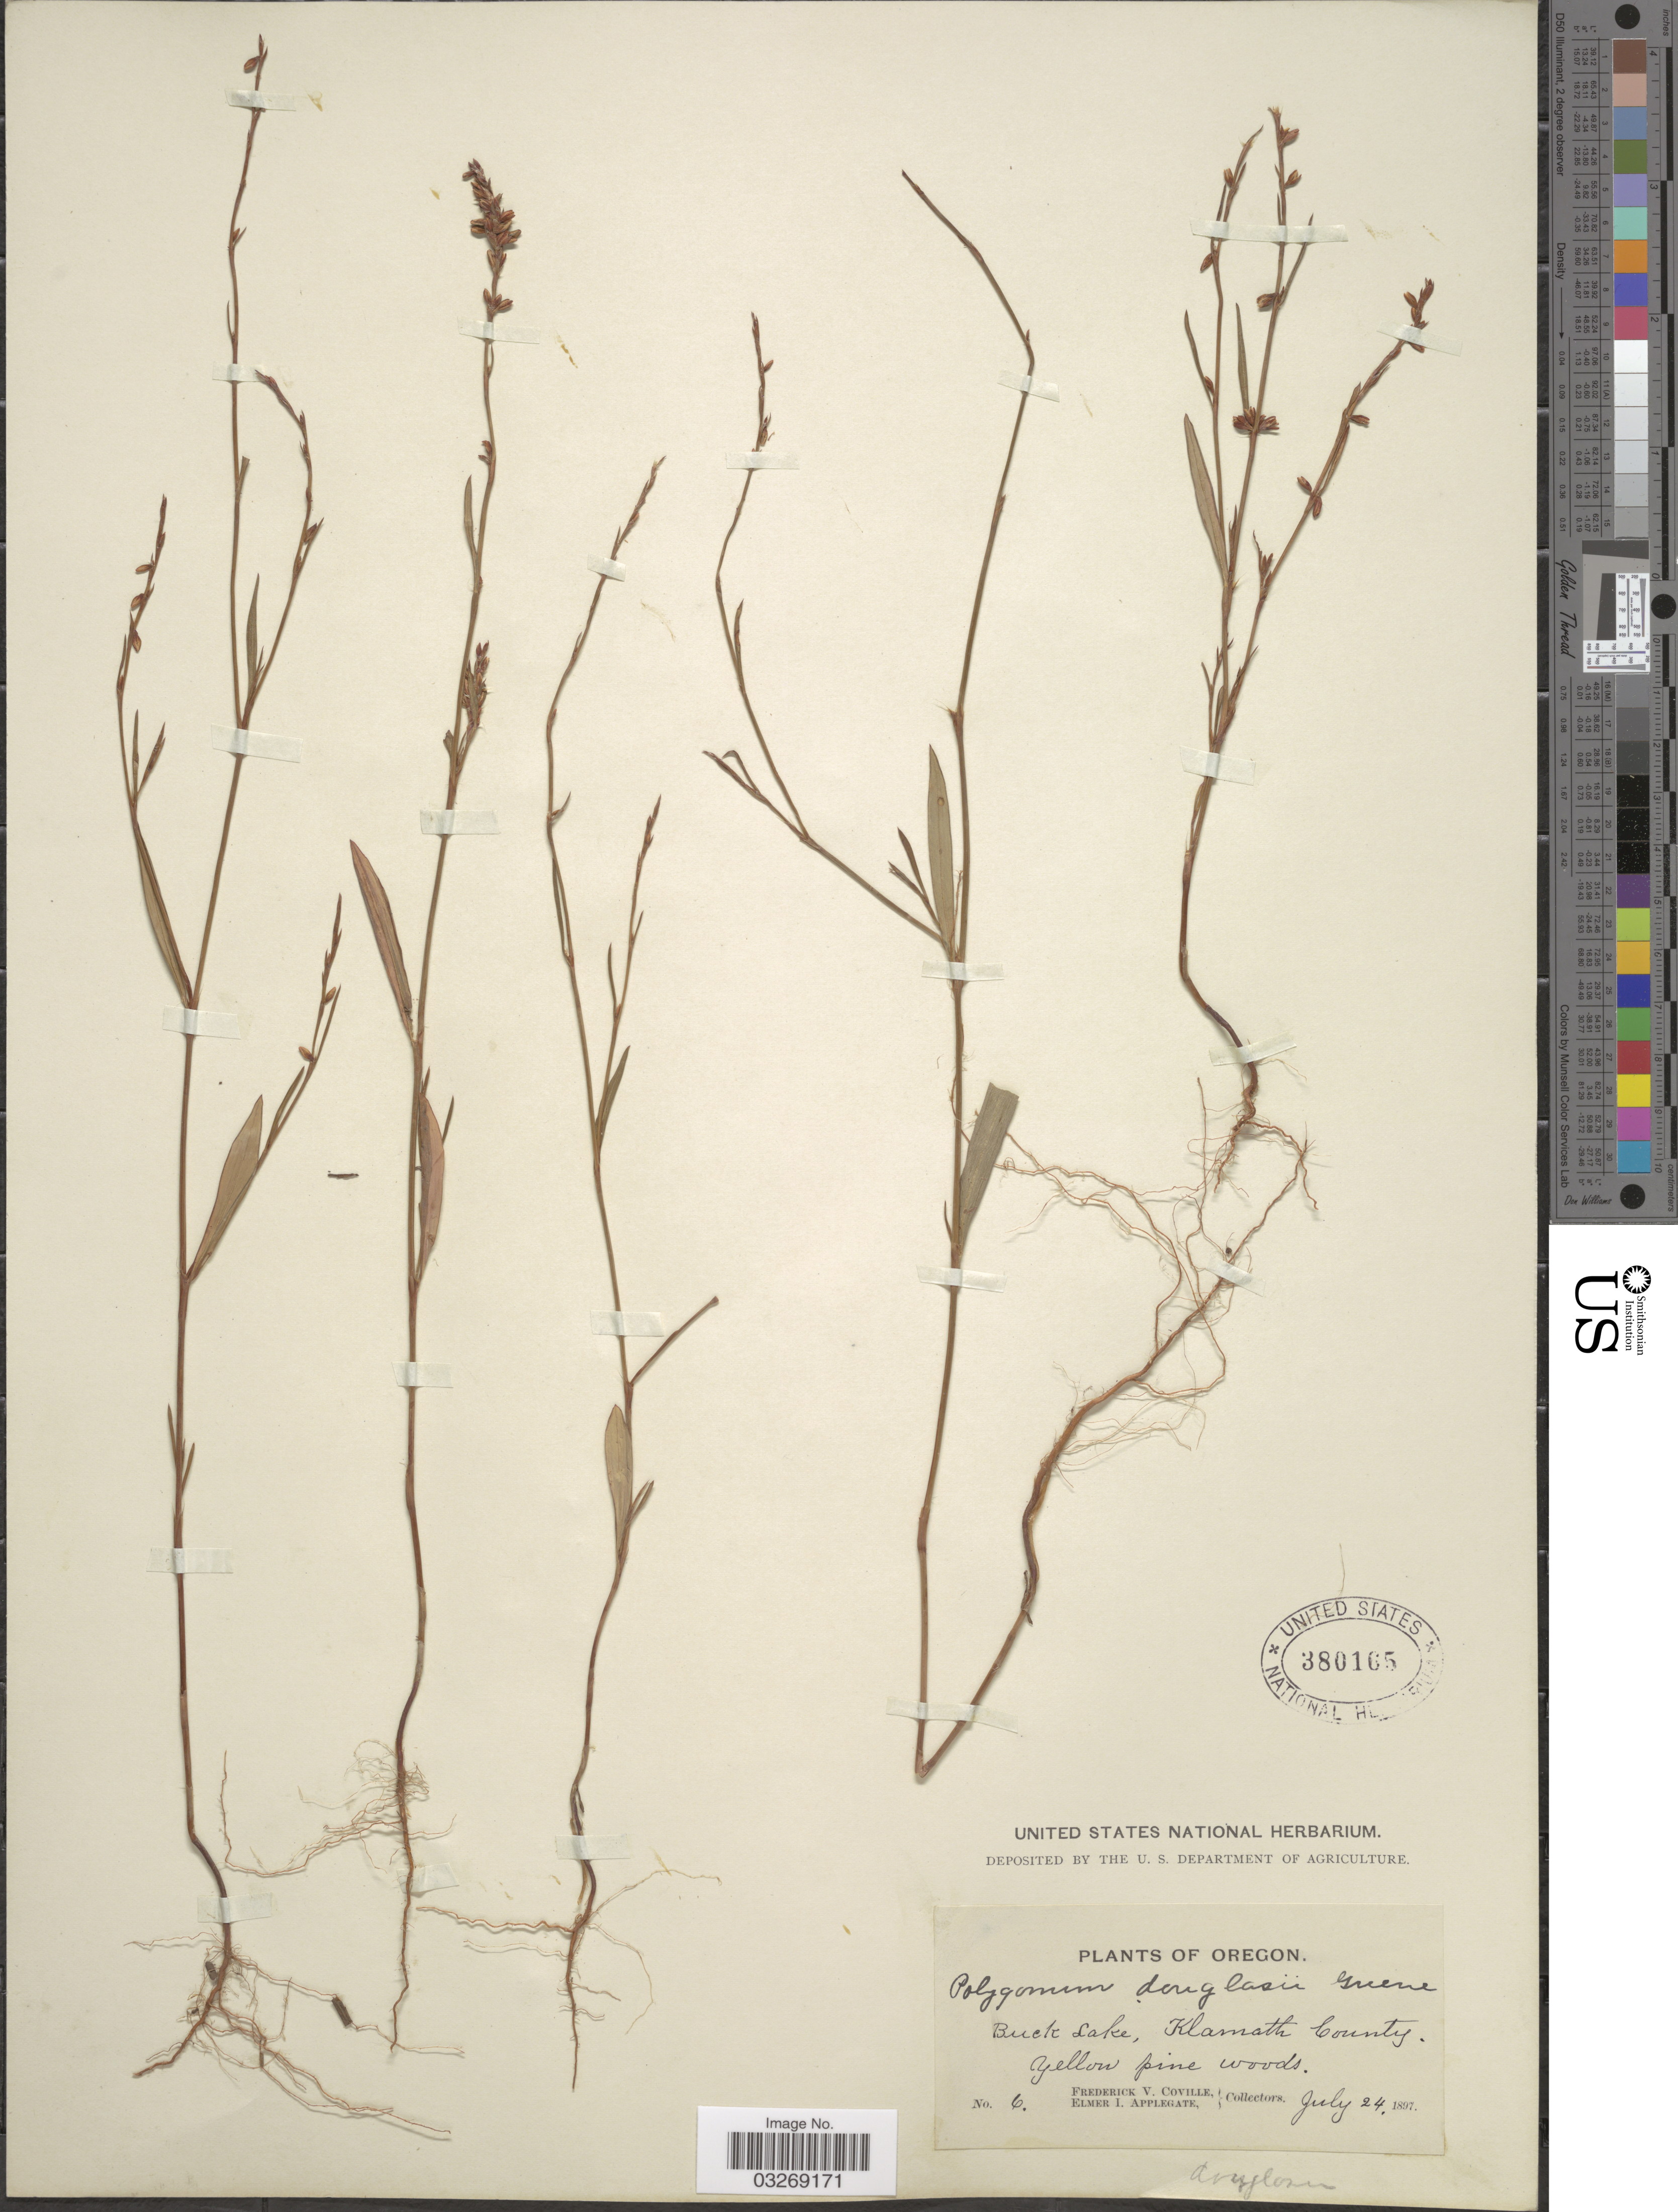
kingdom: Plantae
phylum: Tracheophyta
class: Magnoliopsida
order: Caryophyllales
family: Polygonaceae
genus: Polygonum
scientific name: Polygonum douglasii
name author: Greene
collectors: F. V. Coville & E. I. Applegate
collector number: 6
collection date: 1897-07-24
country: United States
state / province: Oregon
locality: Buck Lake, Klamath County.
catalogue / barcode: US 380165